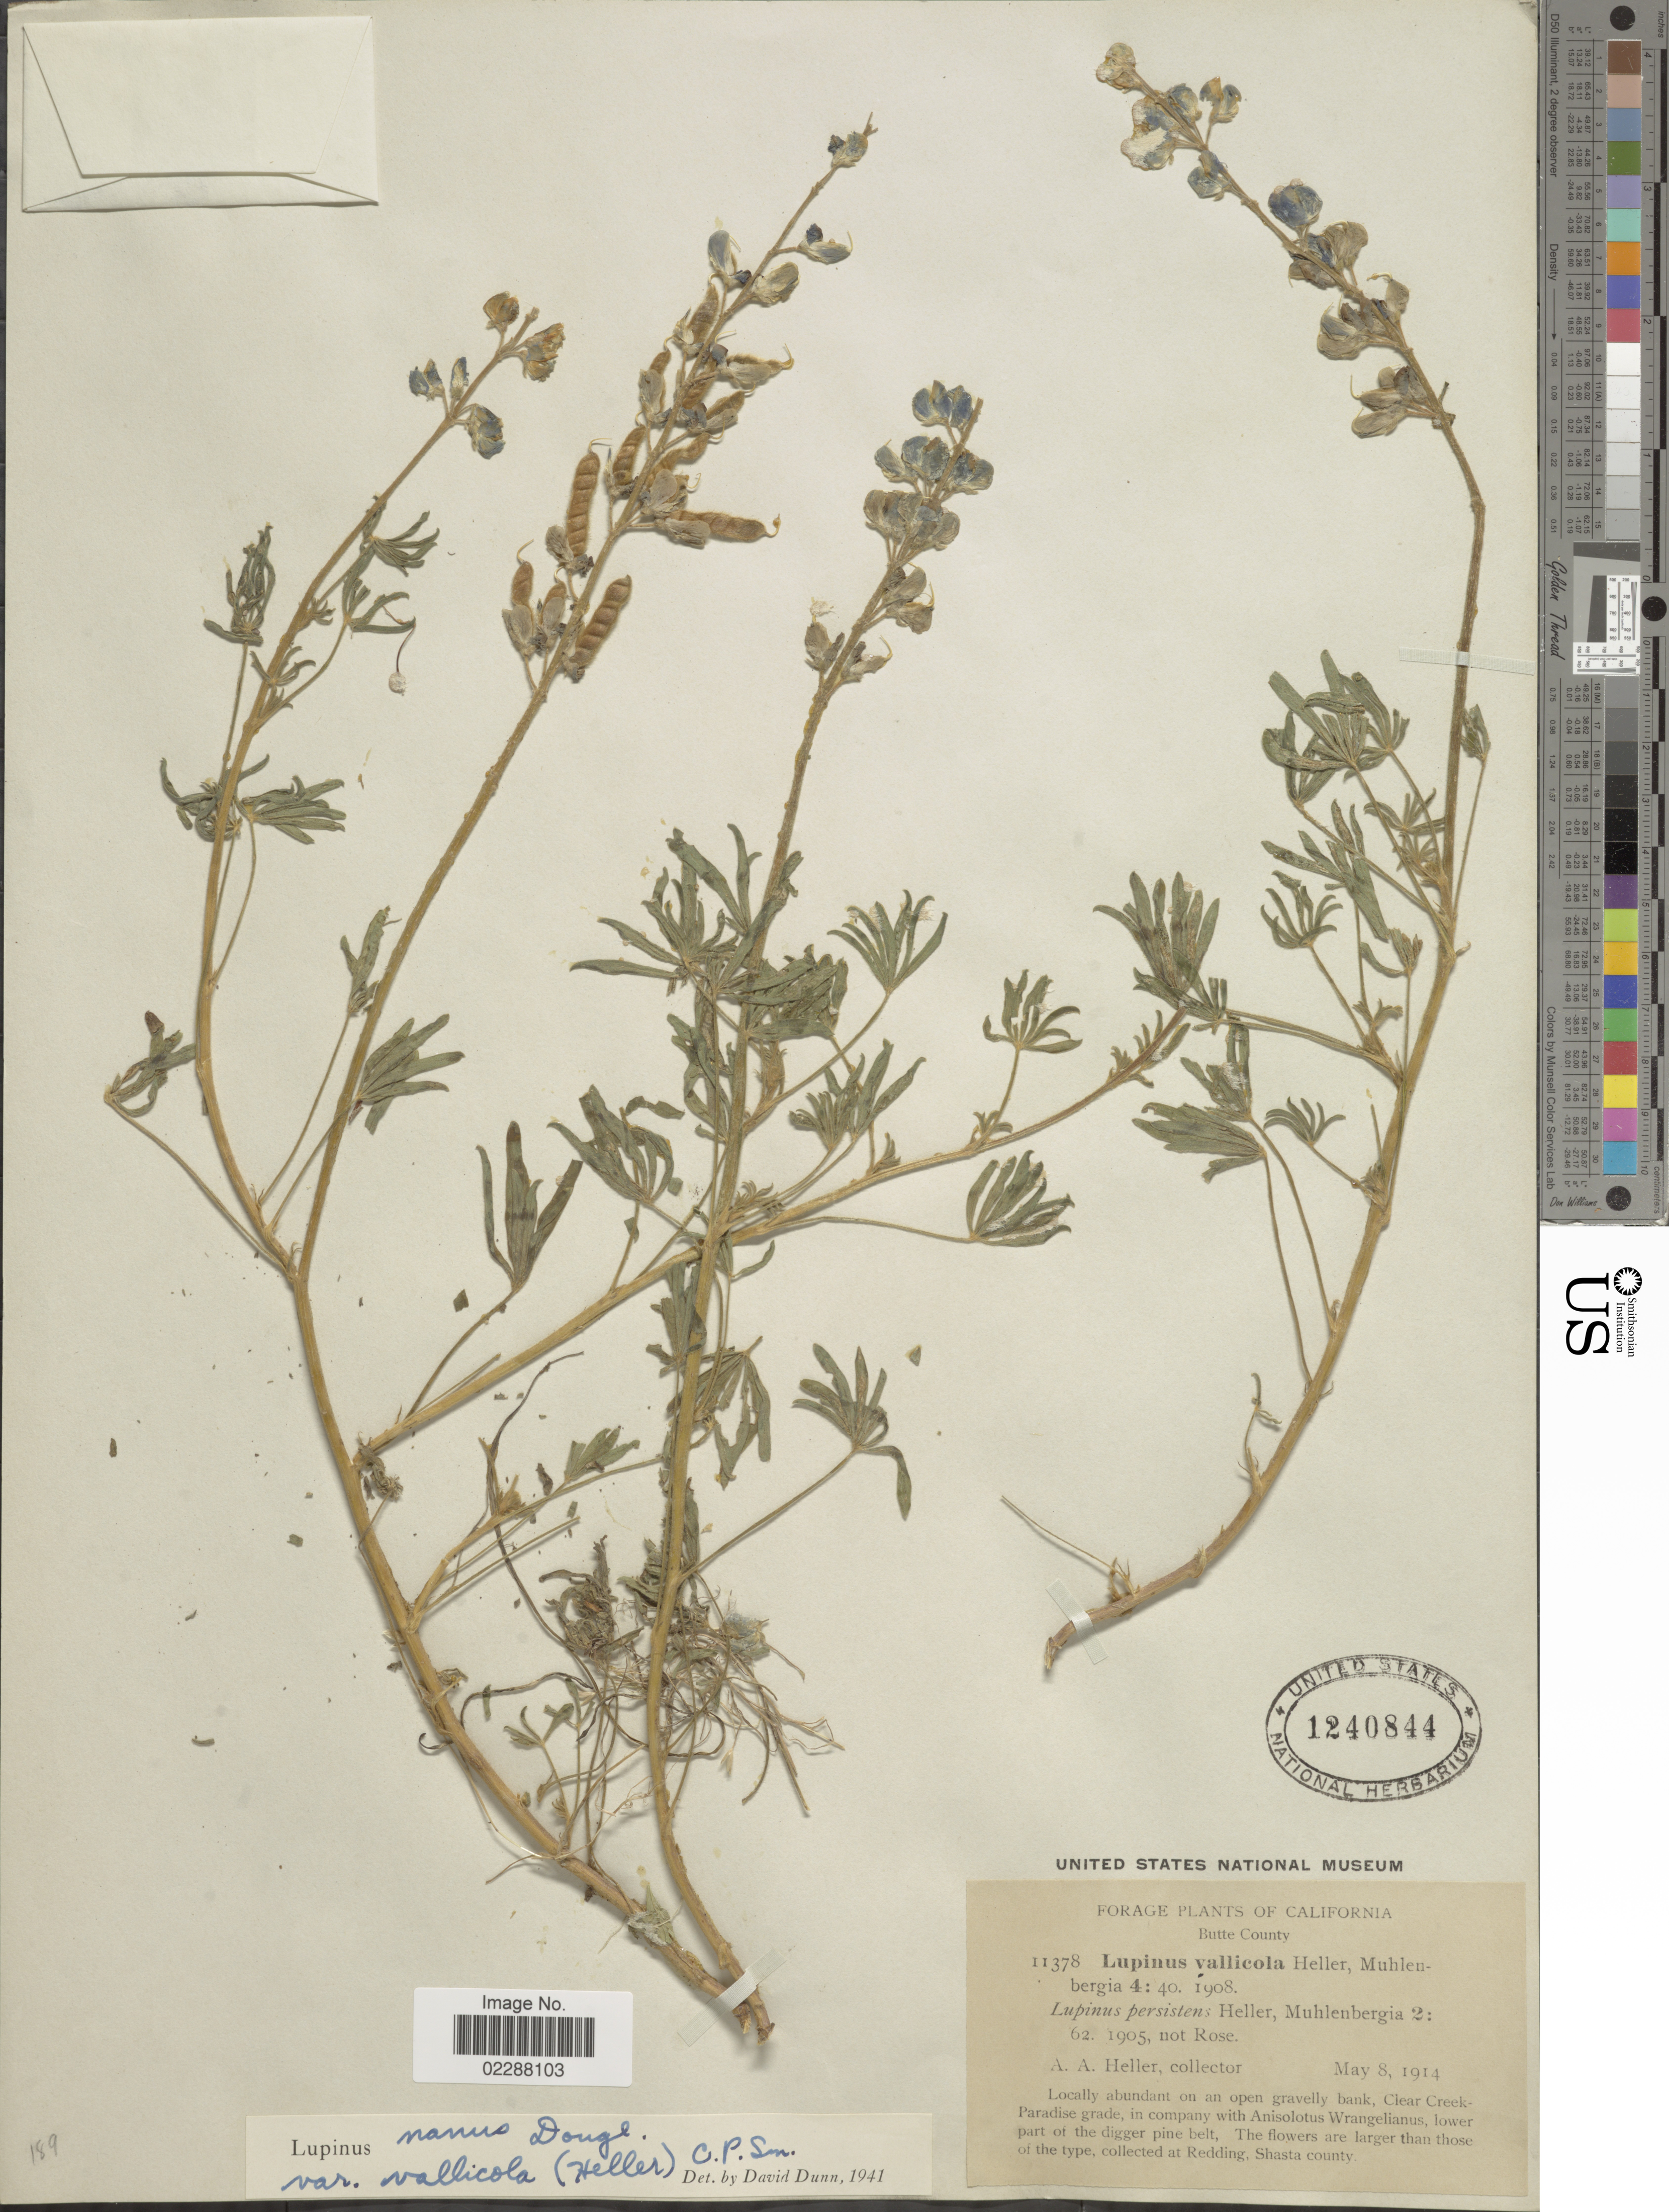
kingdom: Plantae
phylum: Tracheophyta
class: Magnoliopsida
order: Fabales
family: Fabaceae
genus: Lupinus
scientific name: Lupinus vallicola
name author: A. Heller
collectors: A. A. Heller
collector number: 11378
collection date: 1914-05-08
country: United States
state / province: California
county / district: Butte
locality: Butte County, Locally abundant on an open gravelly bank, Clear Creek-Paradise grade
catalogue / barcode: US 1240844